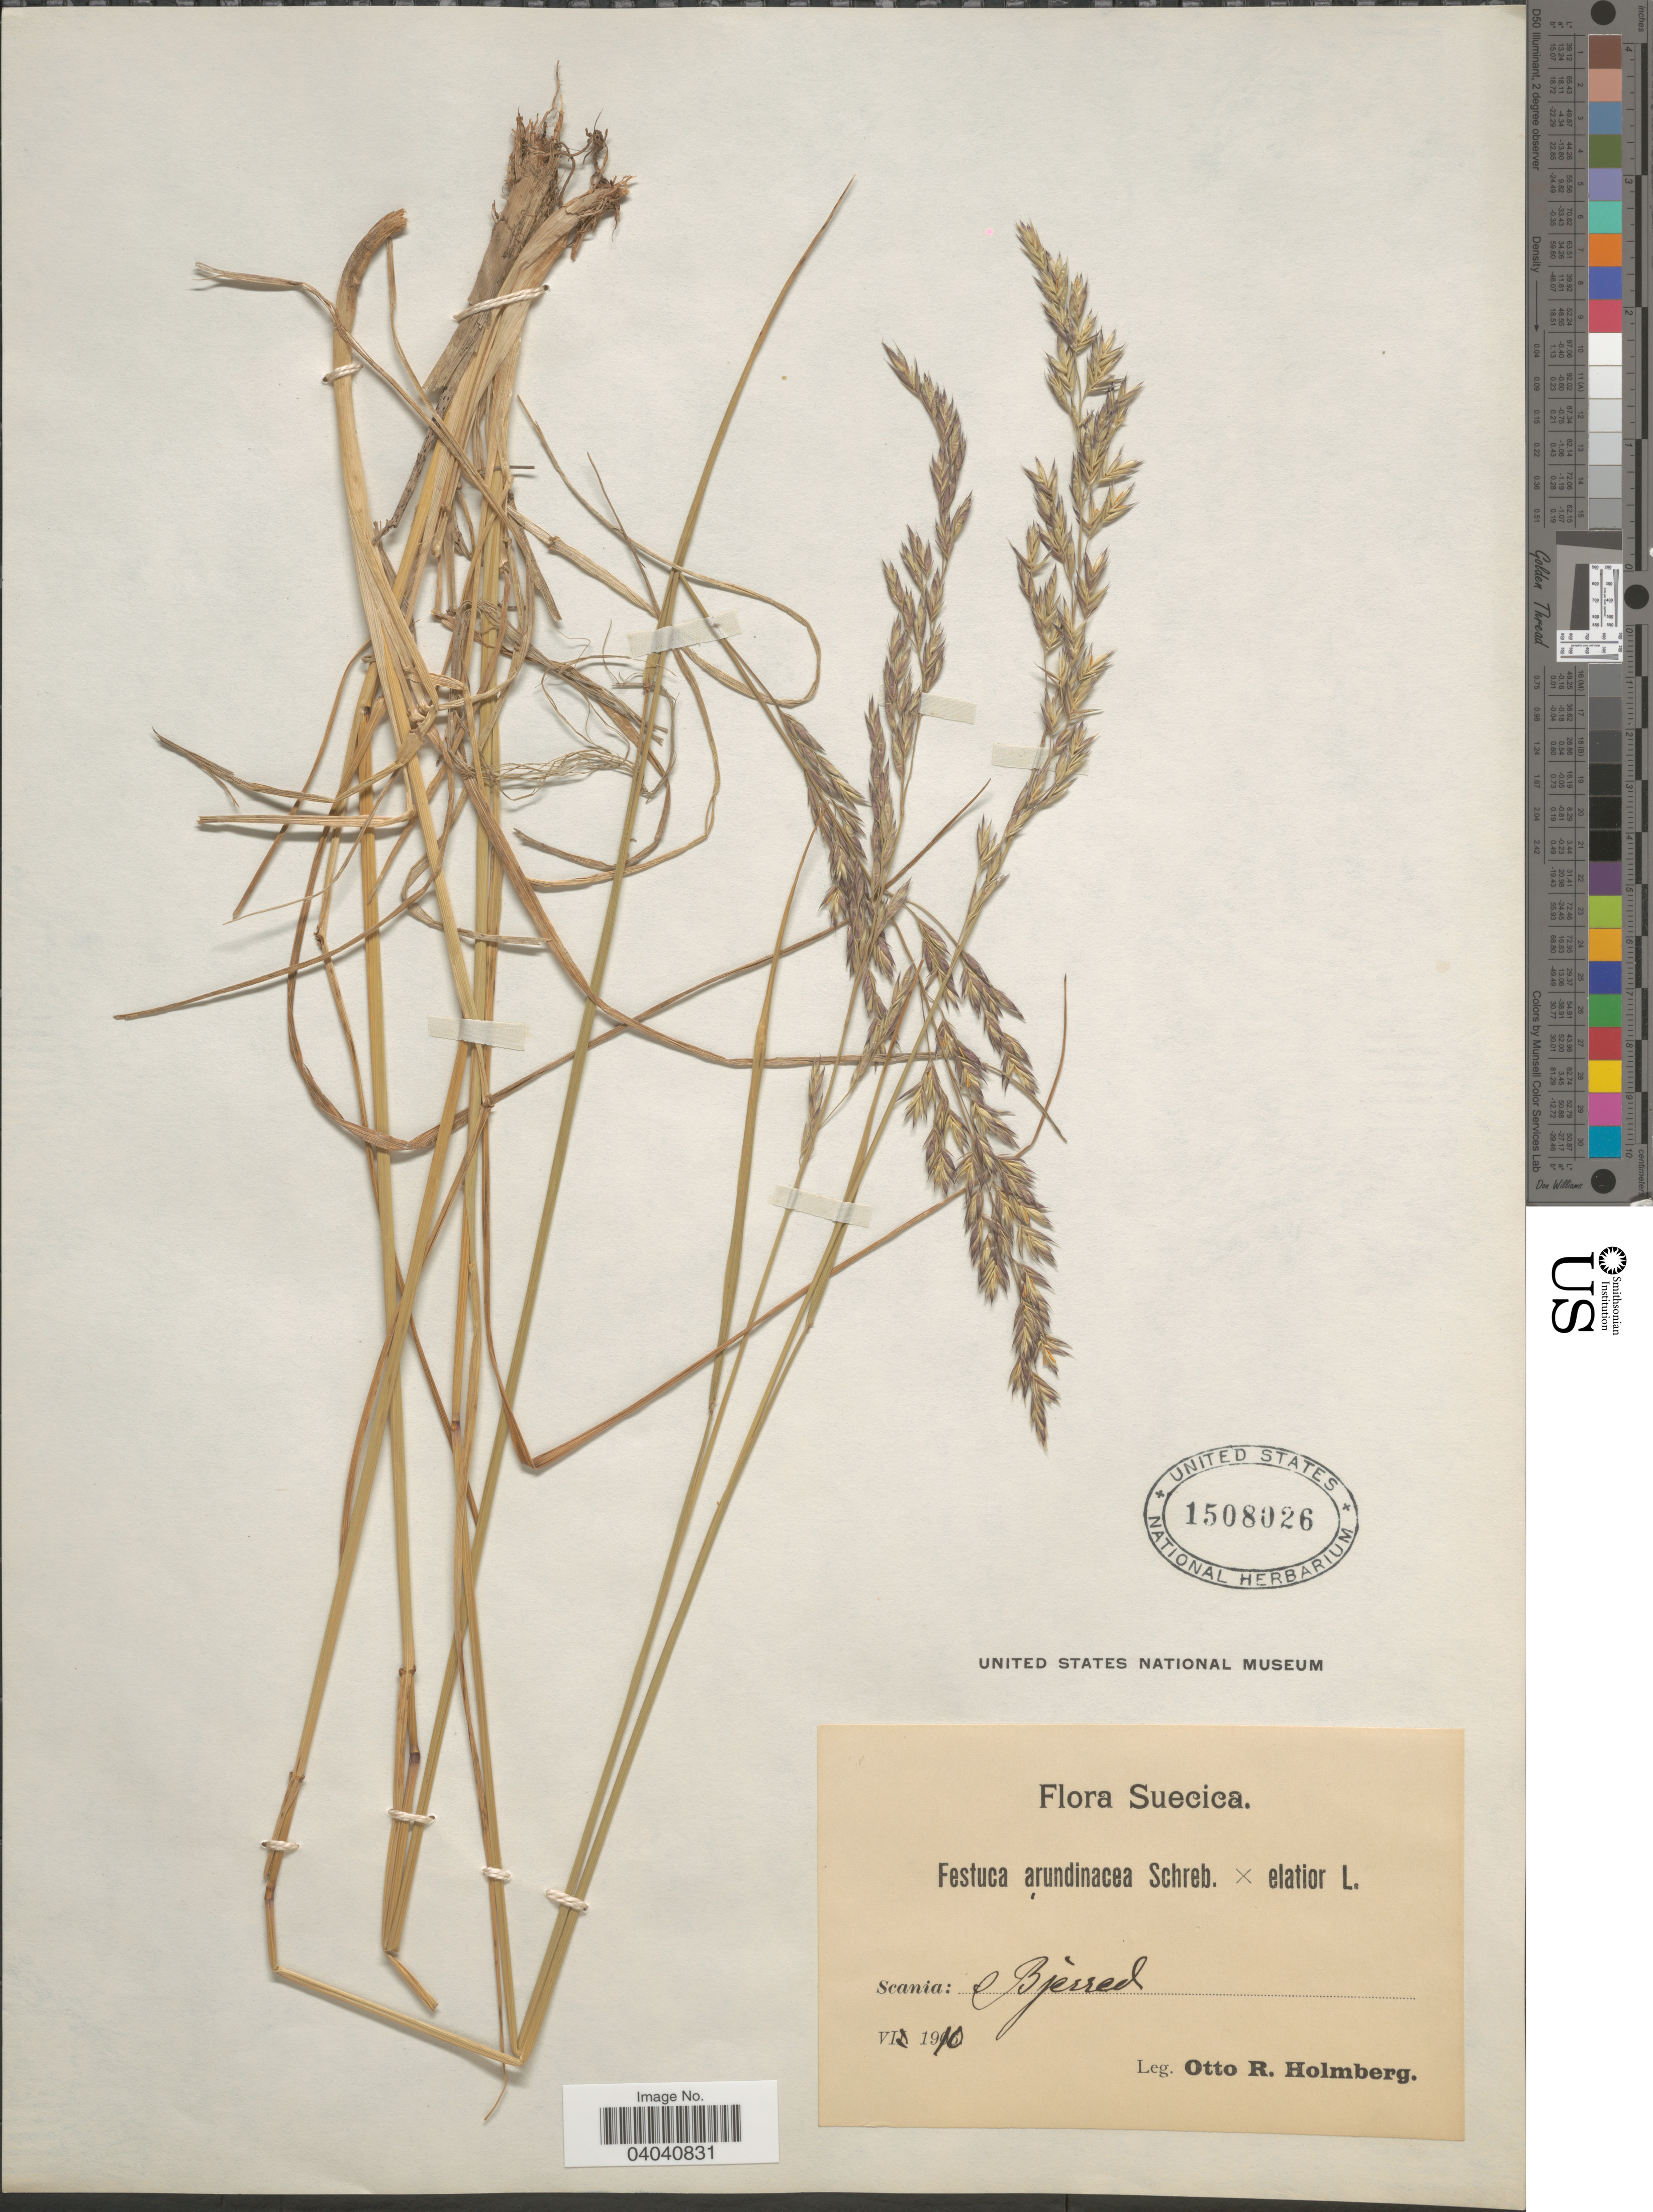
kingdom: Plantae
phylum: Tracheophyta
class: Liliopsida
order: Poales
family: Poaceae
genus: Festulolium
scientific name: x Festulolium sp.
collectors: O. Holmberg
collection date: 1910-06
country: Sweden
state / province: Skåne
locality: Suecica. Scania: Bjerred.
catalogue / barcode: US 1508026